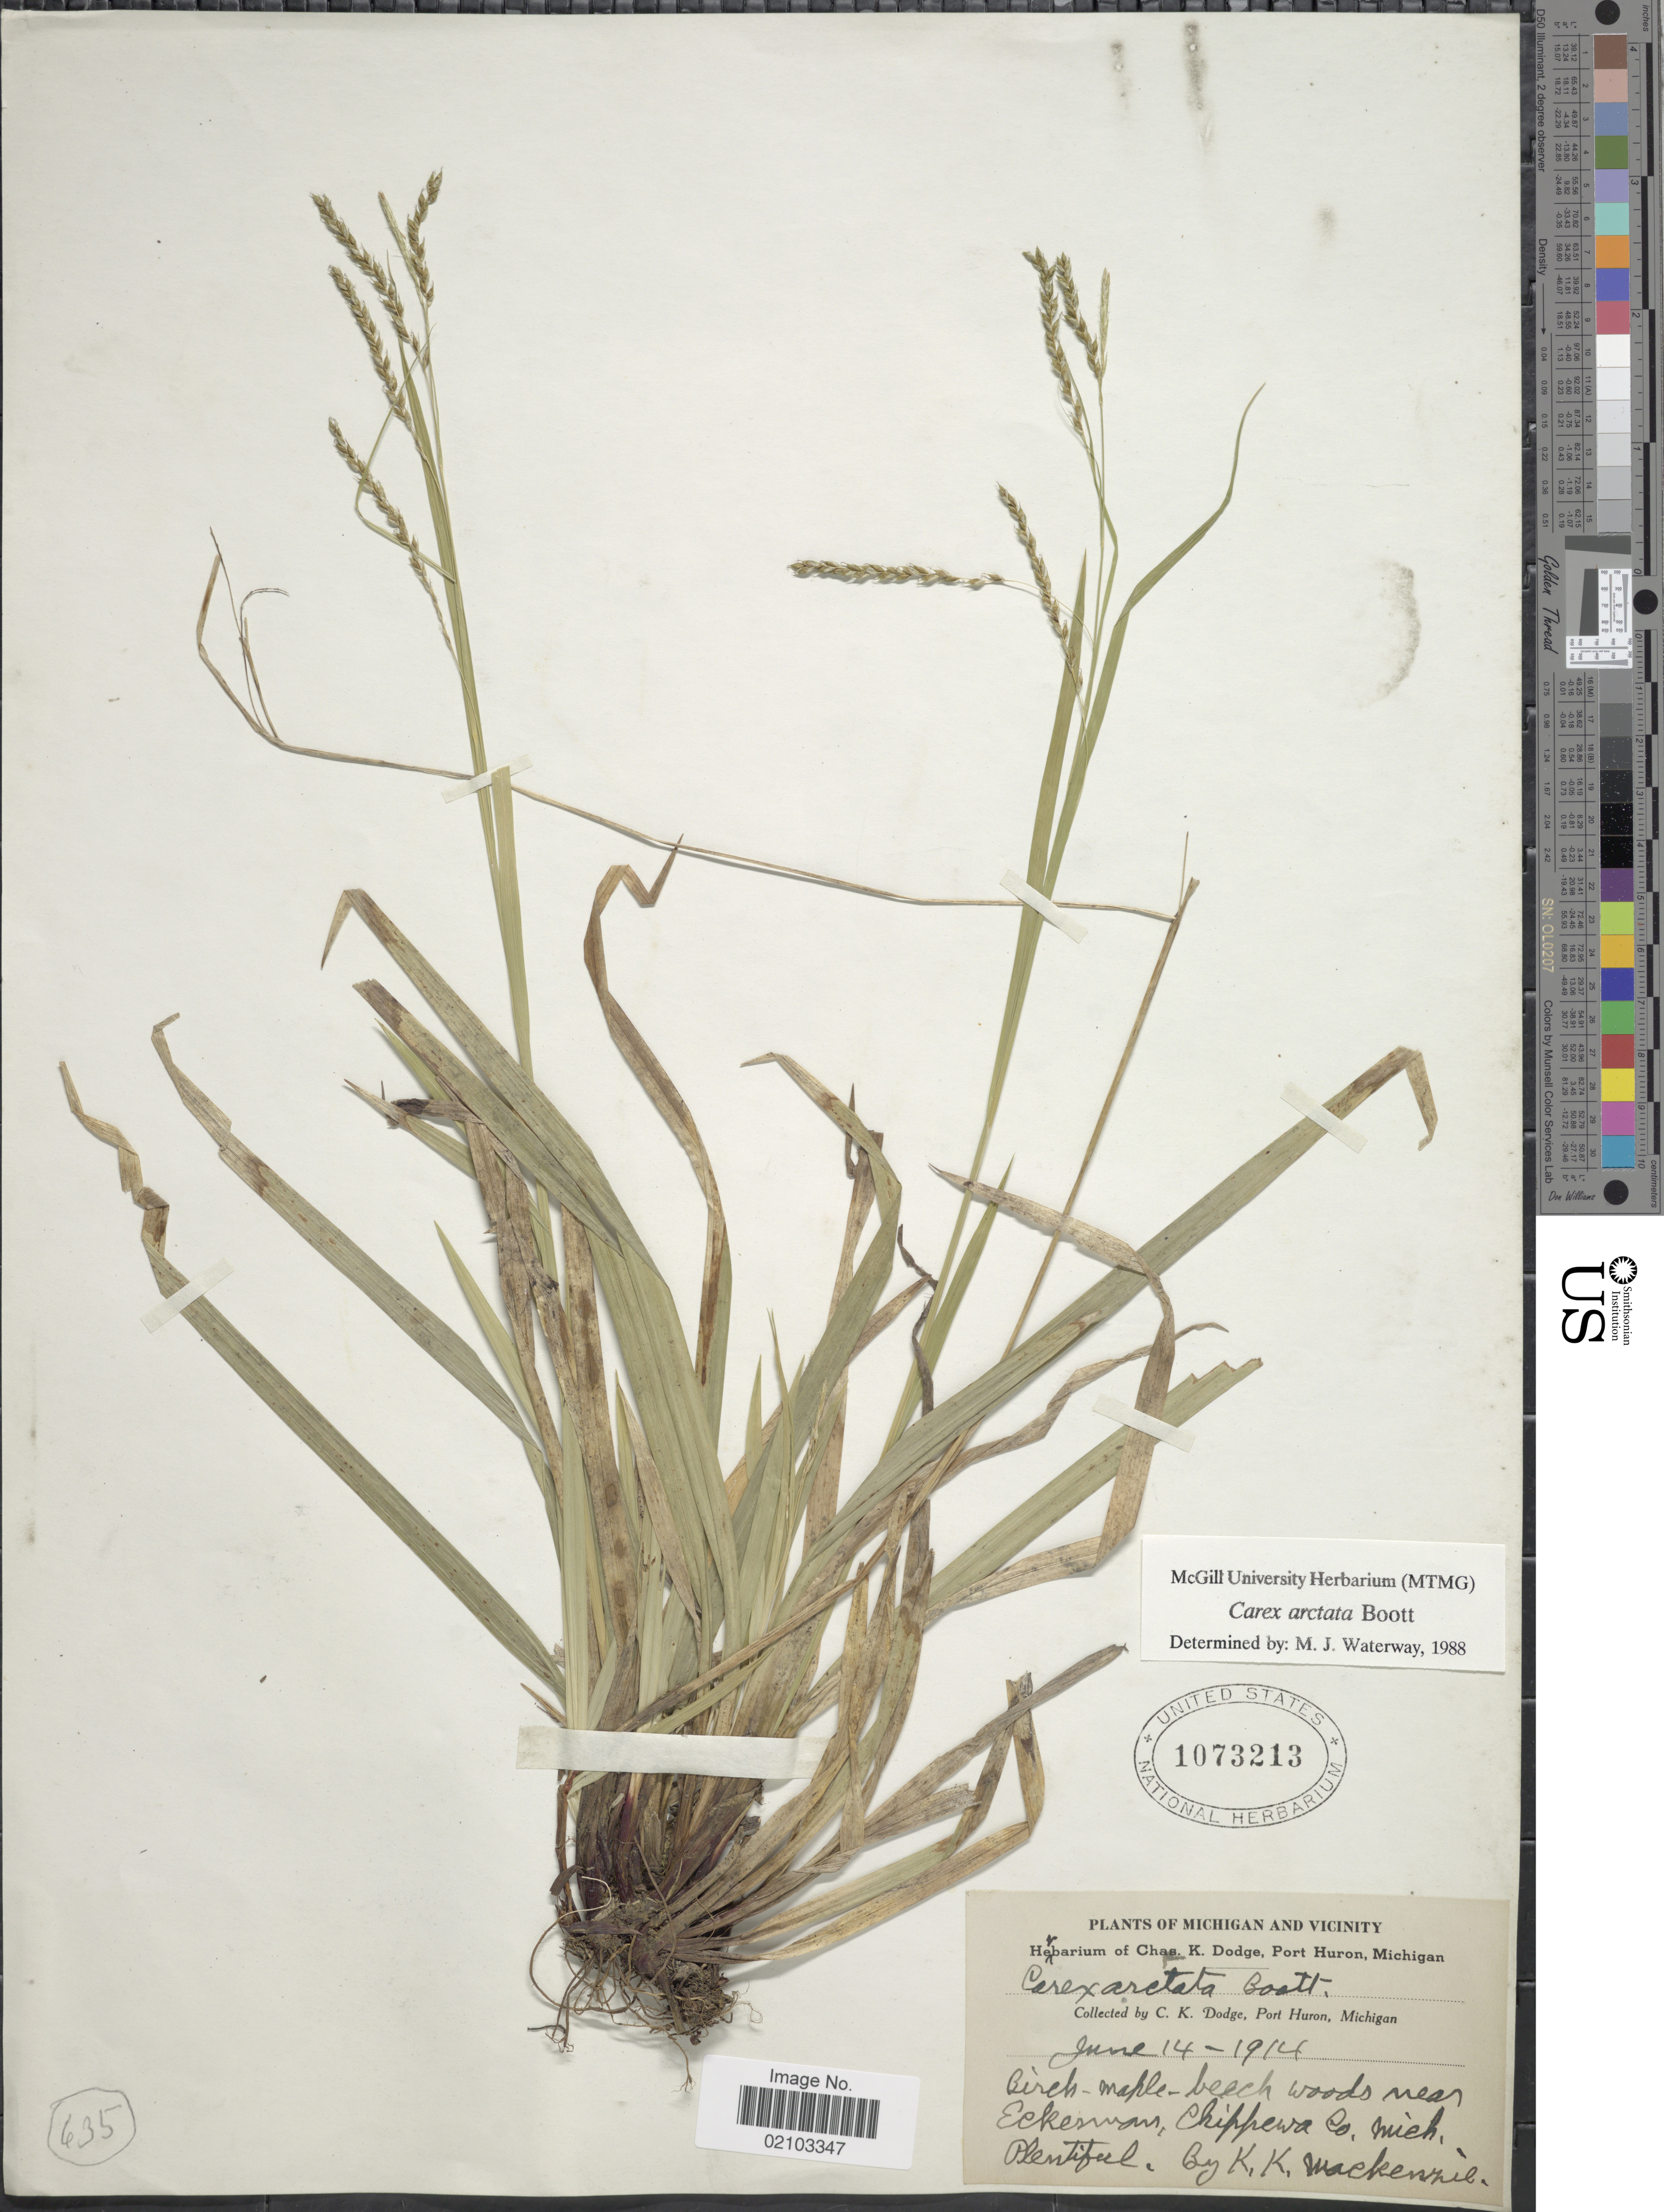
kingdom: Plantae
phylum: Tracheophyta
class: Liliopsida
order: Poales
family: Cyperaceae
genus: Carex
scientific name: Carex arctata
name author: Boott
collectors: K. K. Mackenzie & C. K. Dodge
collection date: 1914-06-14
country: United States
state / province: Michigan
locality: woods near Eckerman, Chippewa Co.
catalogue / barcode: US 1073213